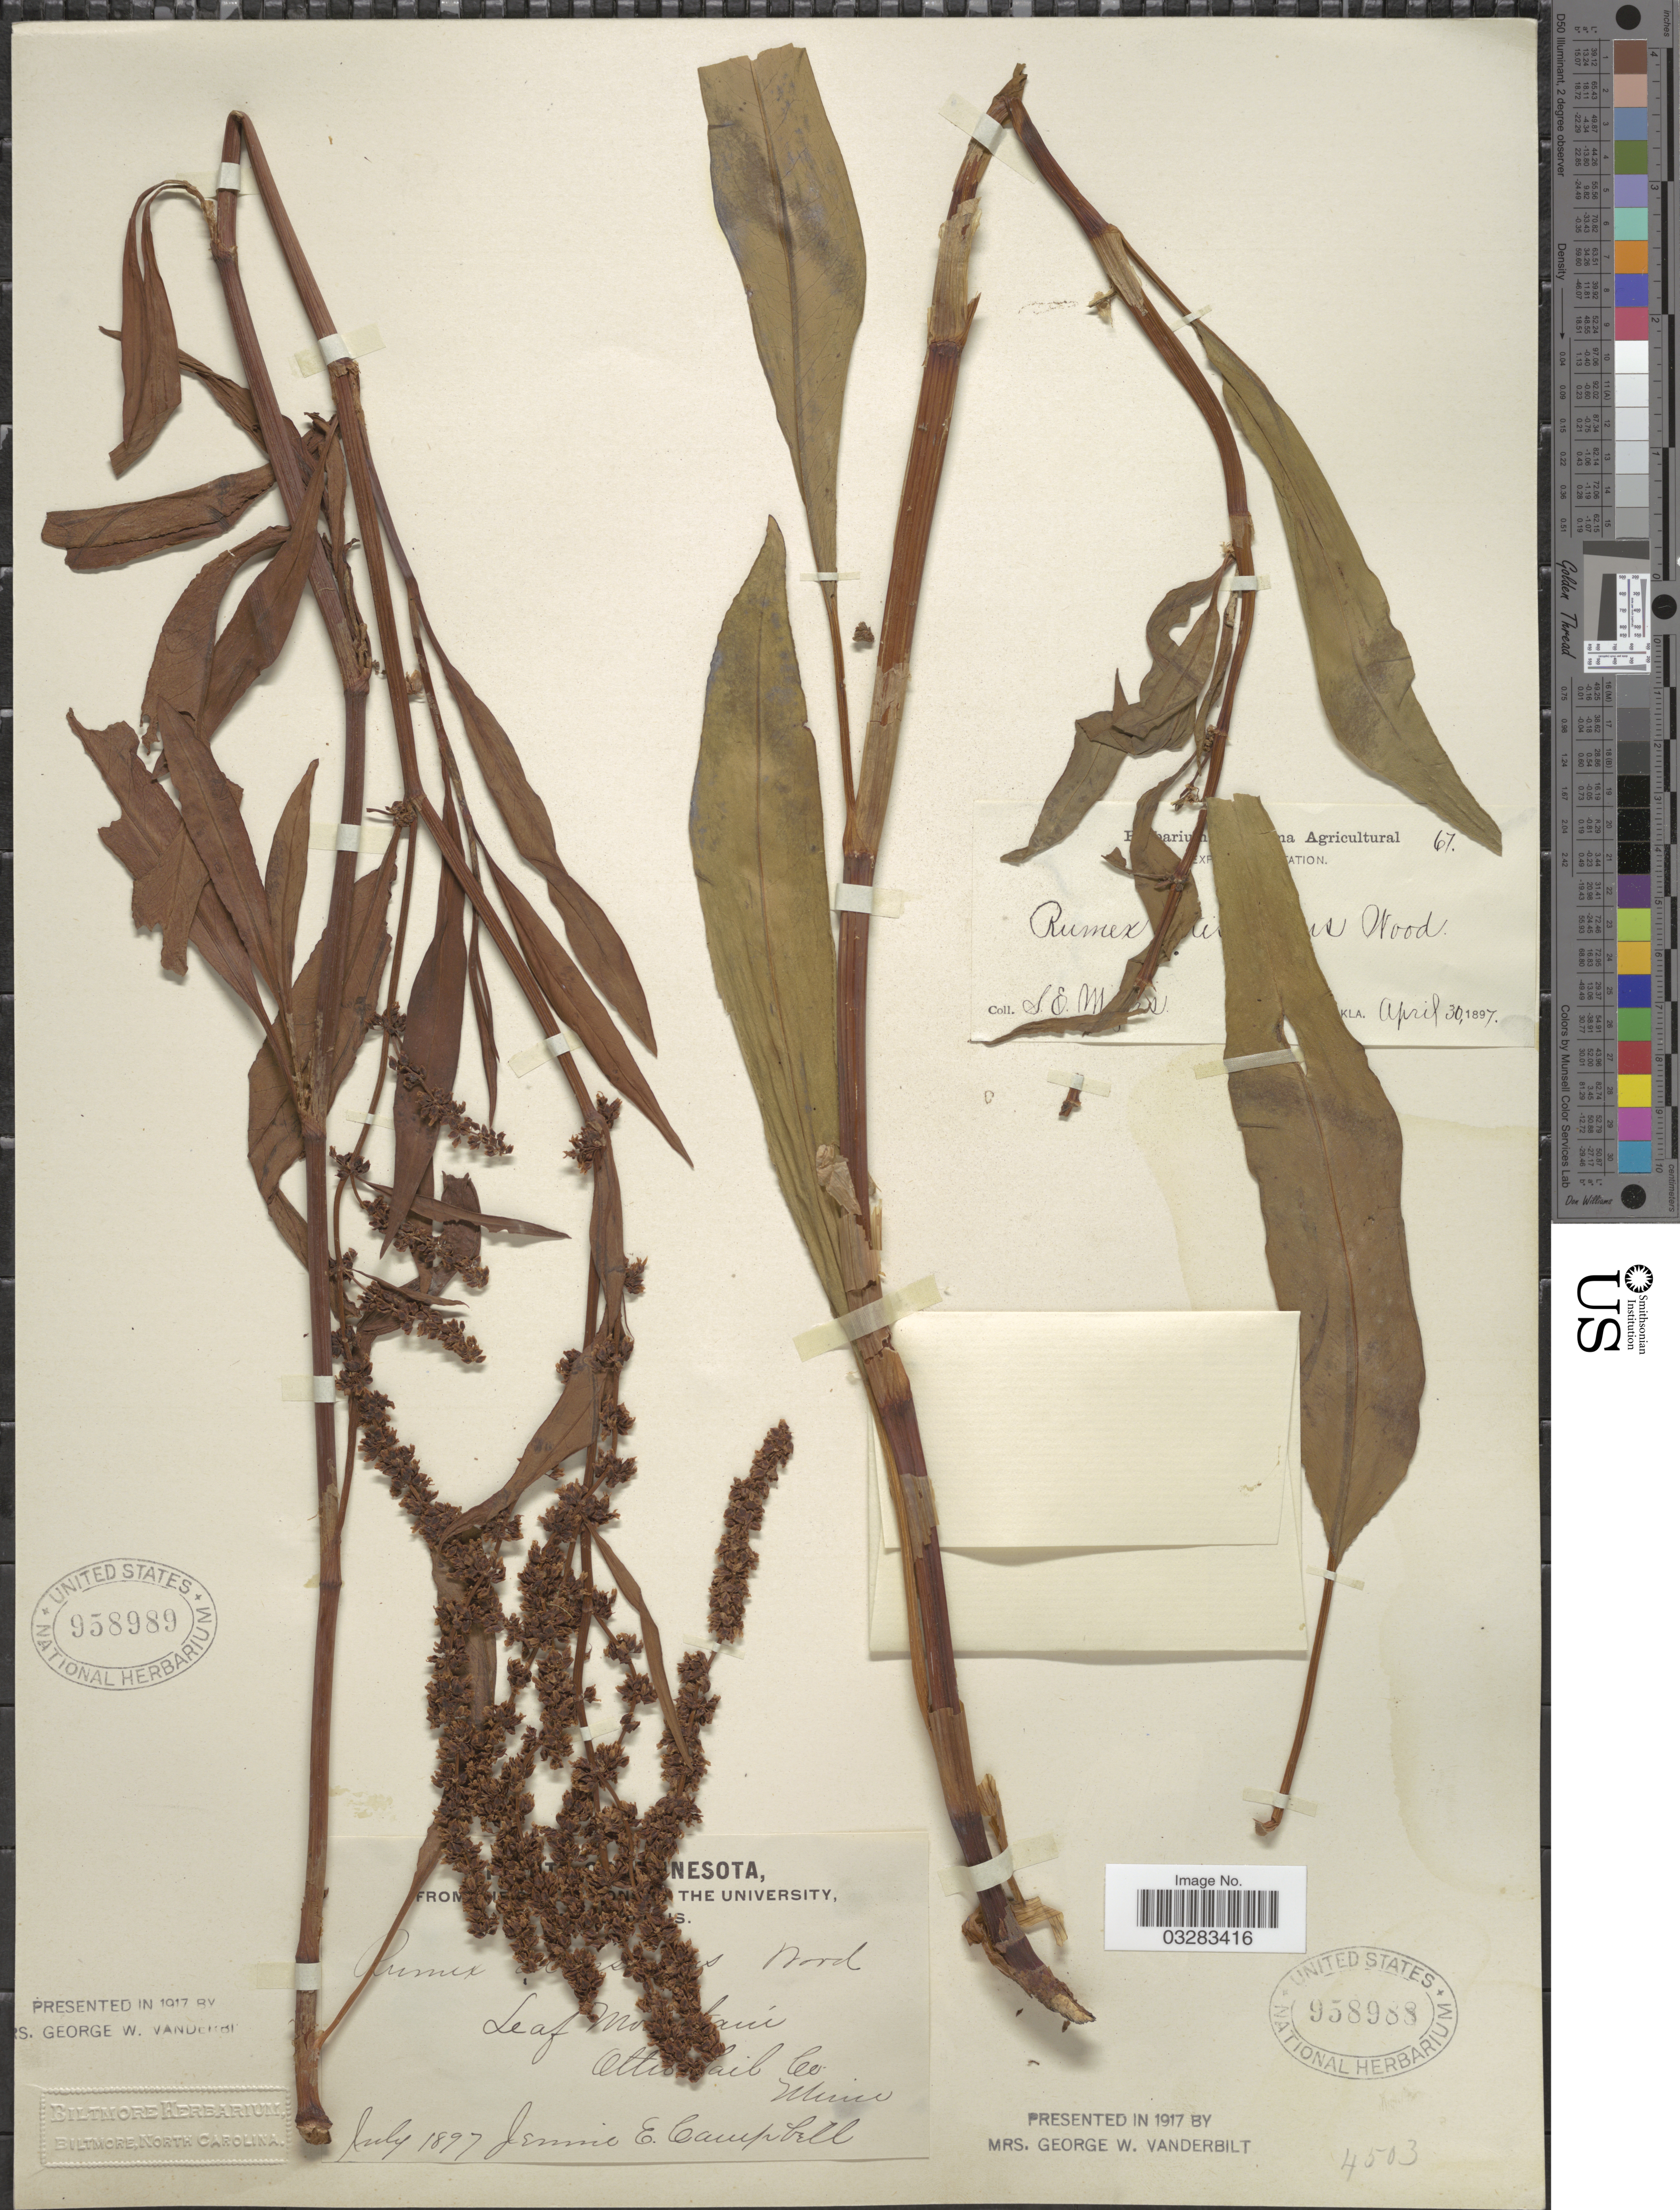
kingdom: Plantae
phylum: Tracheophyta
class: Magnoliopsida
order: Caryophyllales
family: Polygonaceae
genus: Rumex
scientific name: Rumex altissimus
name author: Alph. Wood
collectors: J. E. Campbell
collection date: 1897-07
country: United States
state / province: Minnesota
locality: Leaf Mountain Otter Tail Co.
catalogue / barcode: US 958989